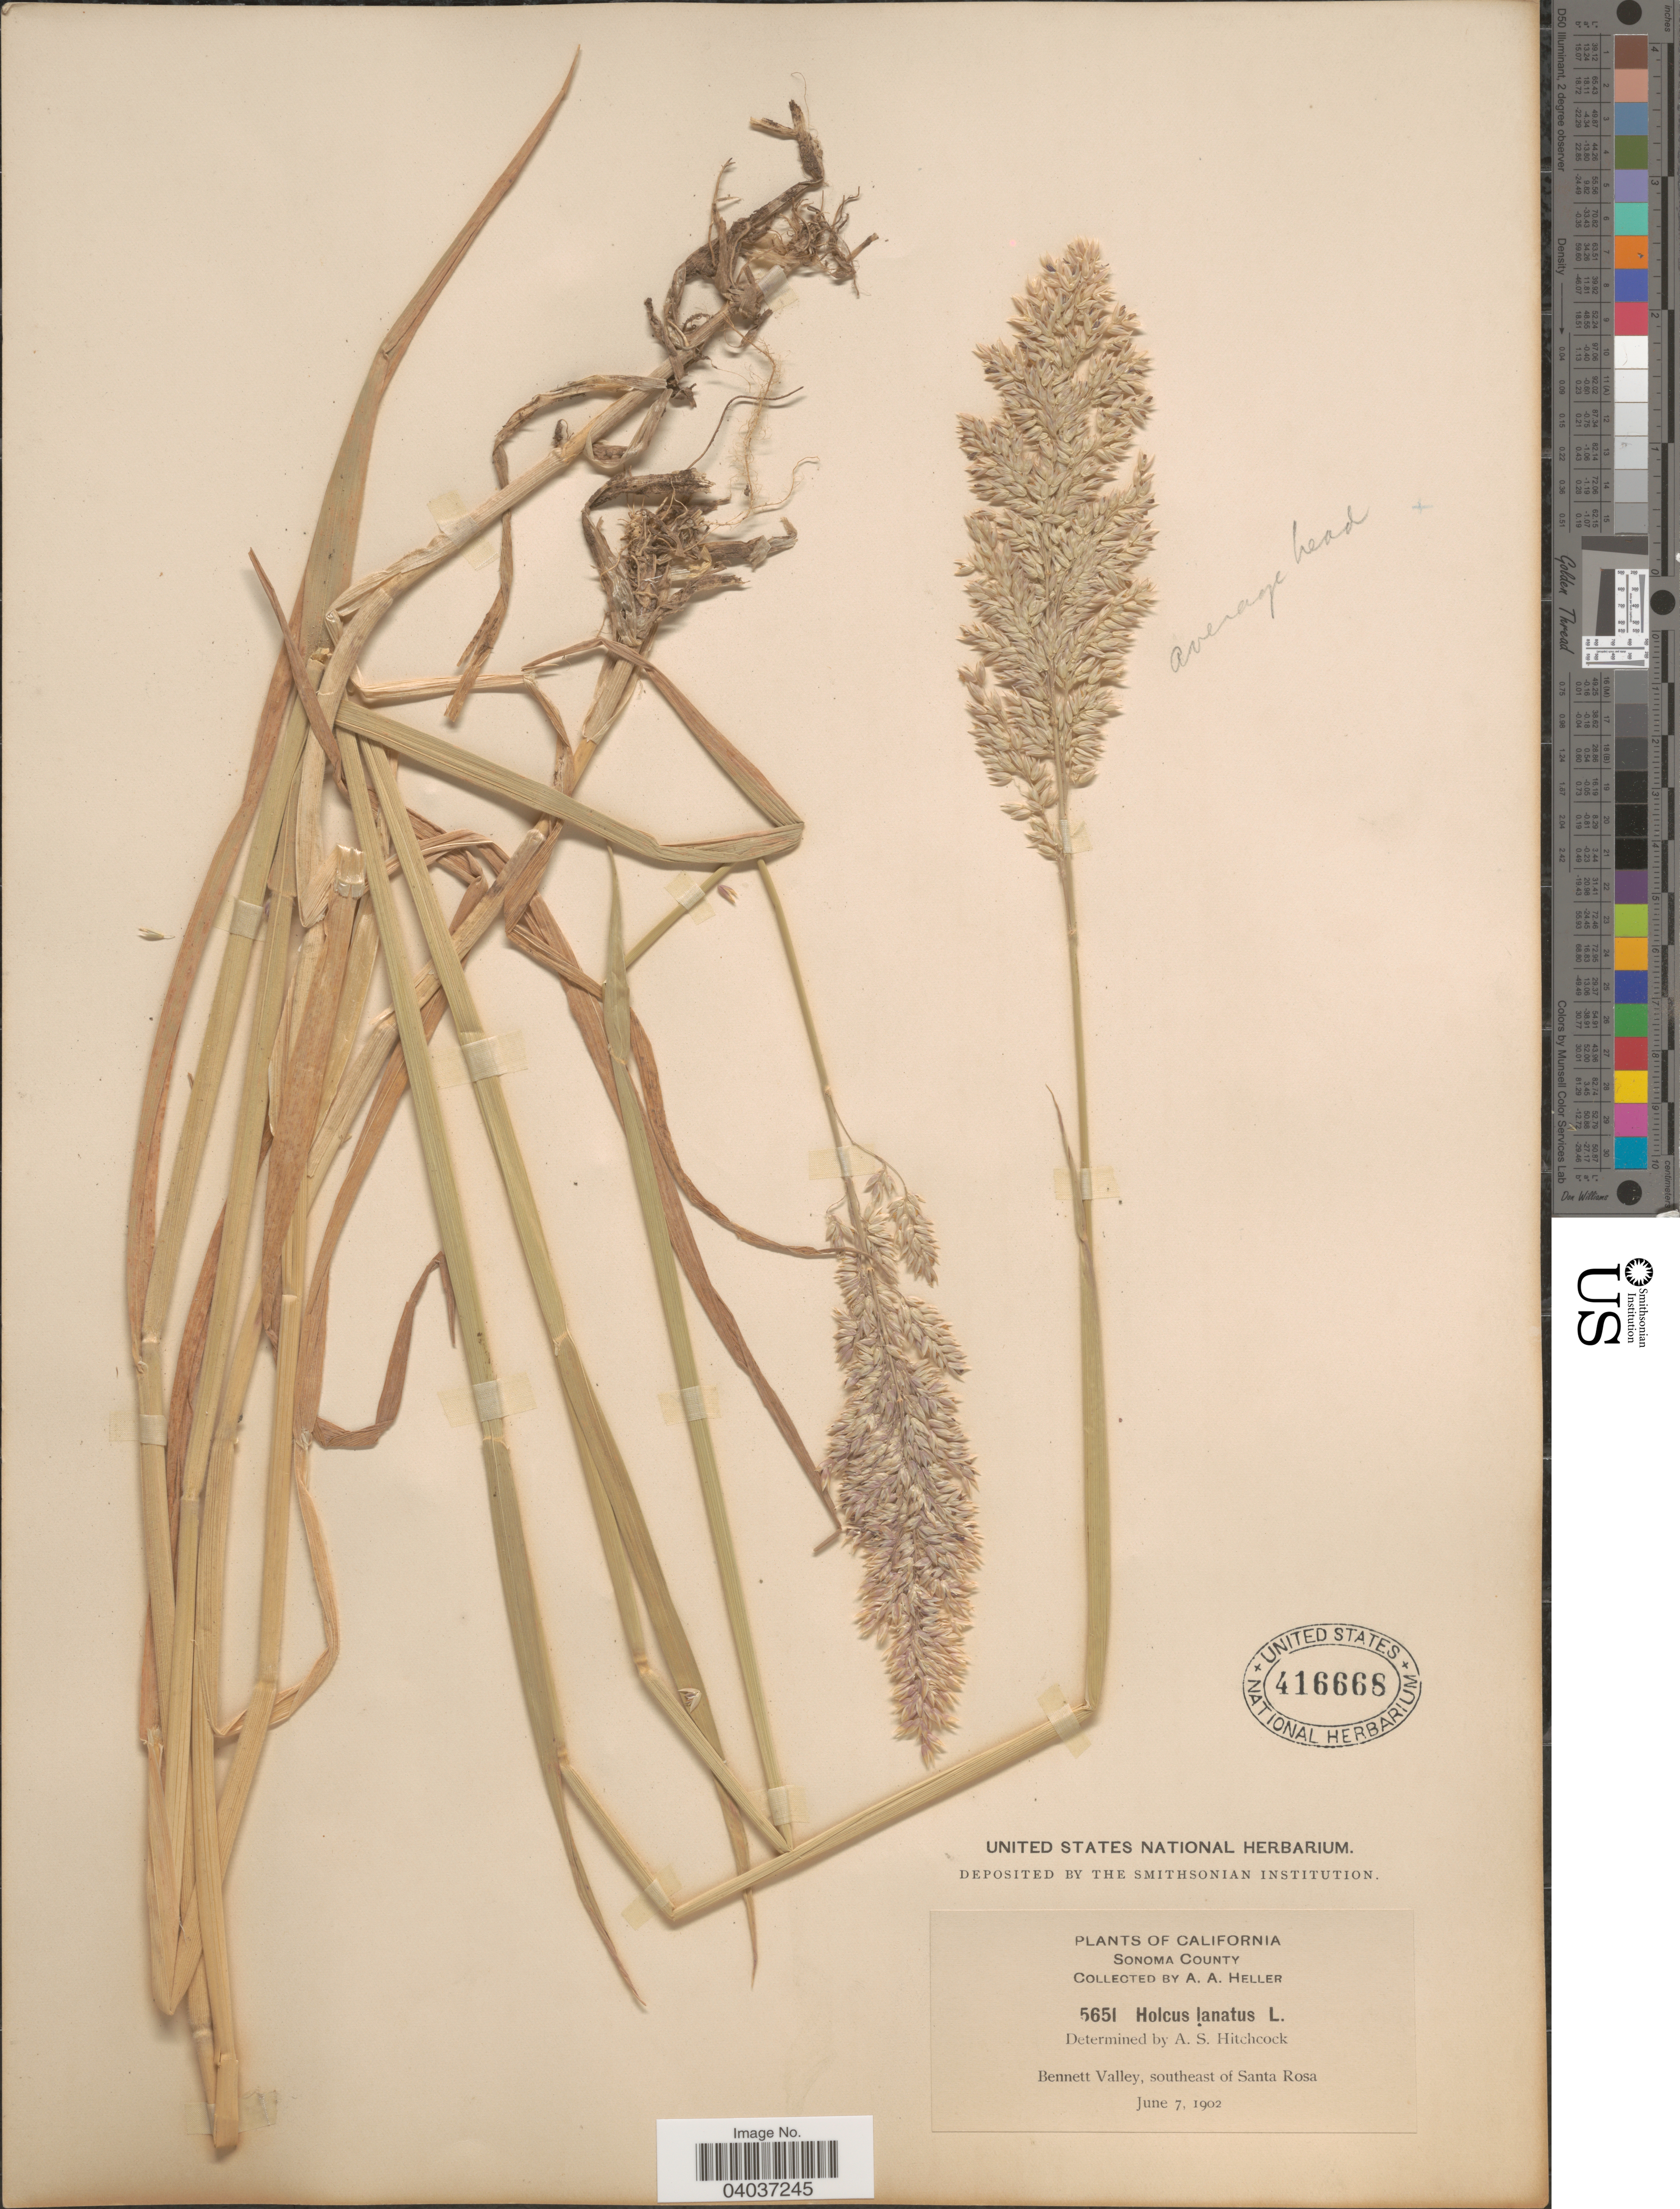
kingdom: Plantae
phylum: Tracheophyta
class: Liliopsida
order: Poales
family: Poaceae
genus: Holcus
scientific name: Holcus lanatus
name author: L.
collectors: A. A. Heller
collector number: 5651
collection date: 1902-06-07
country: United States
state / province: California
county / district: Sonoma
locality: Sonoma County. Bennett Valley, southeast of Santa Rosa.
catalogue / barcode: US 416668